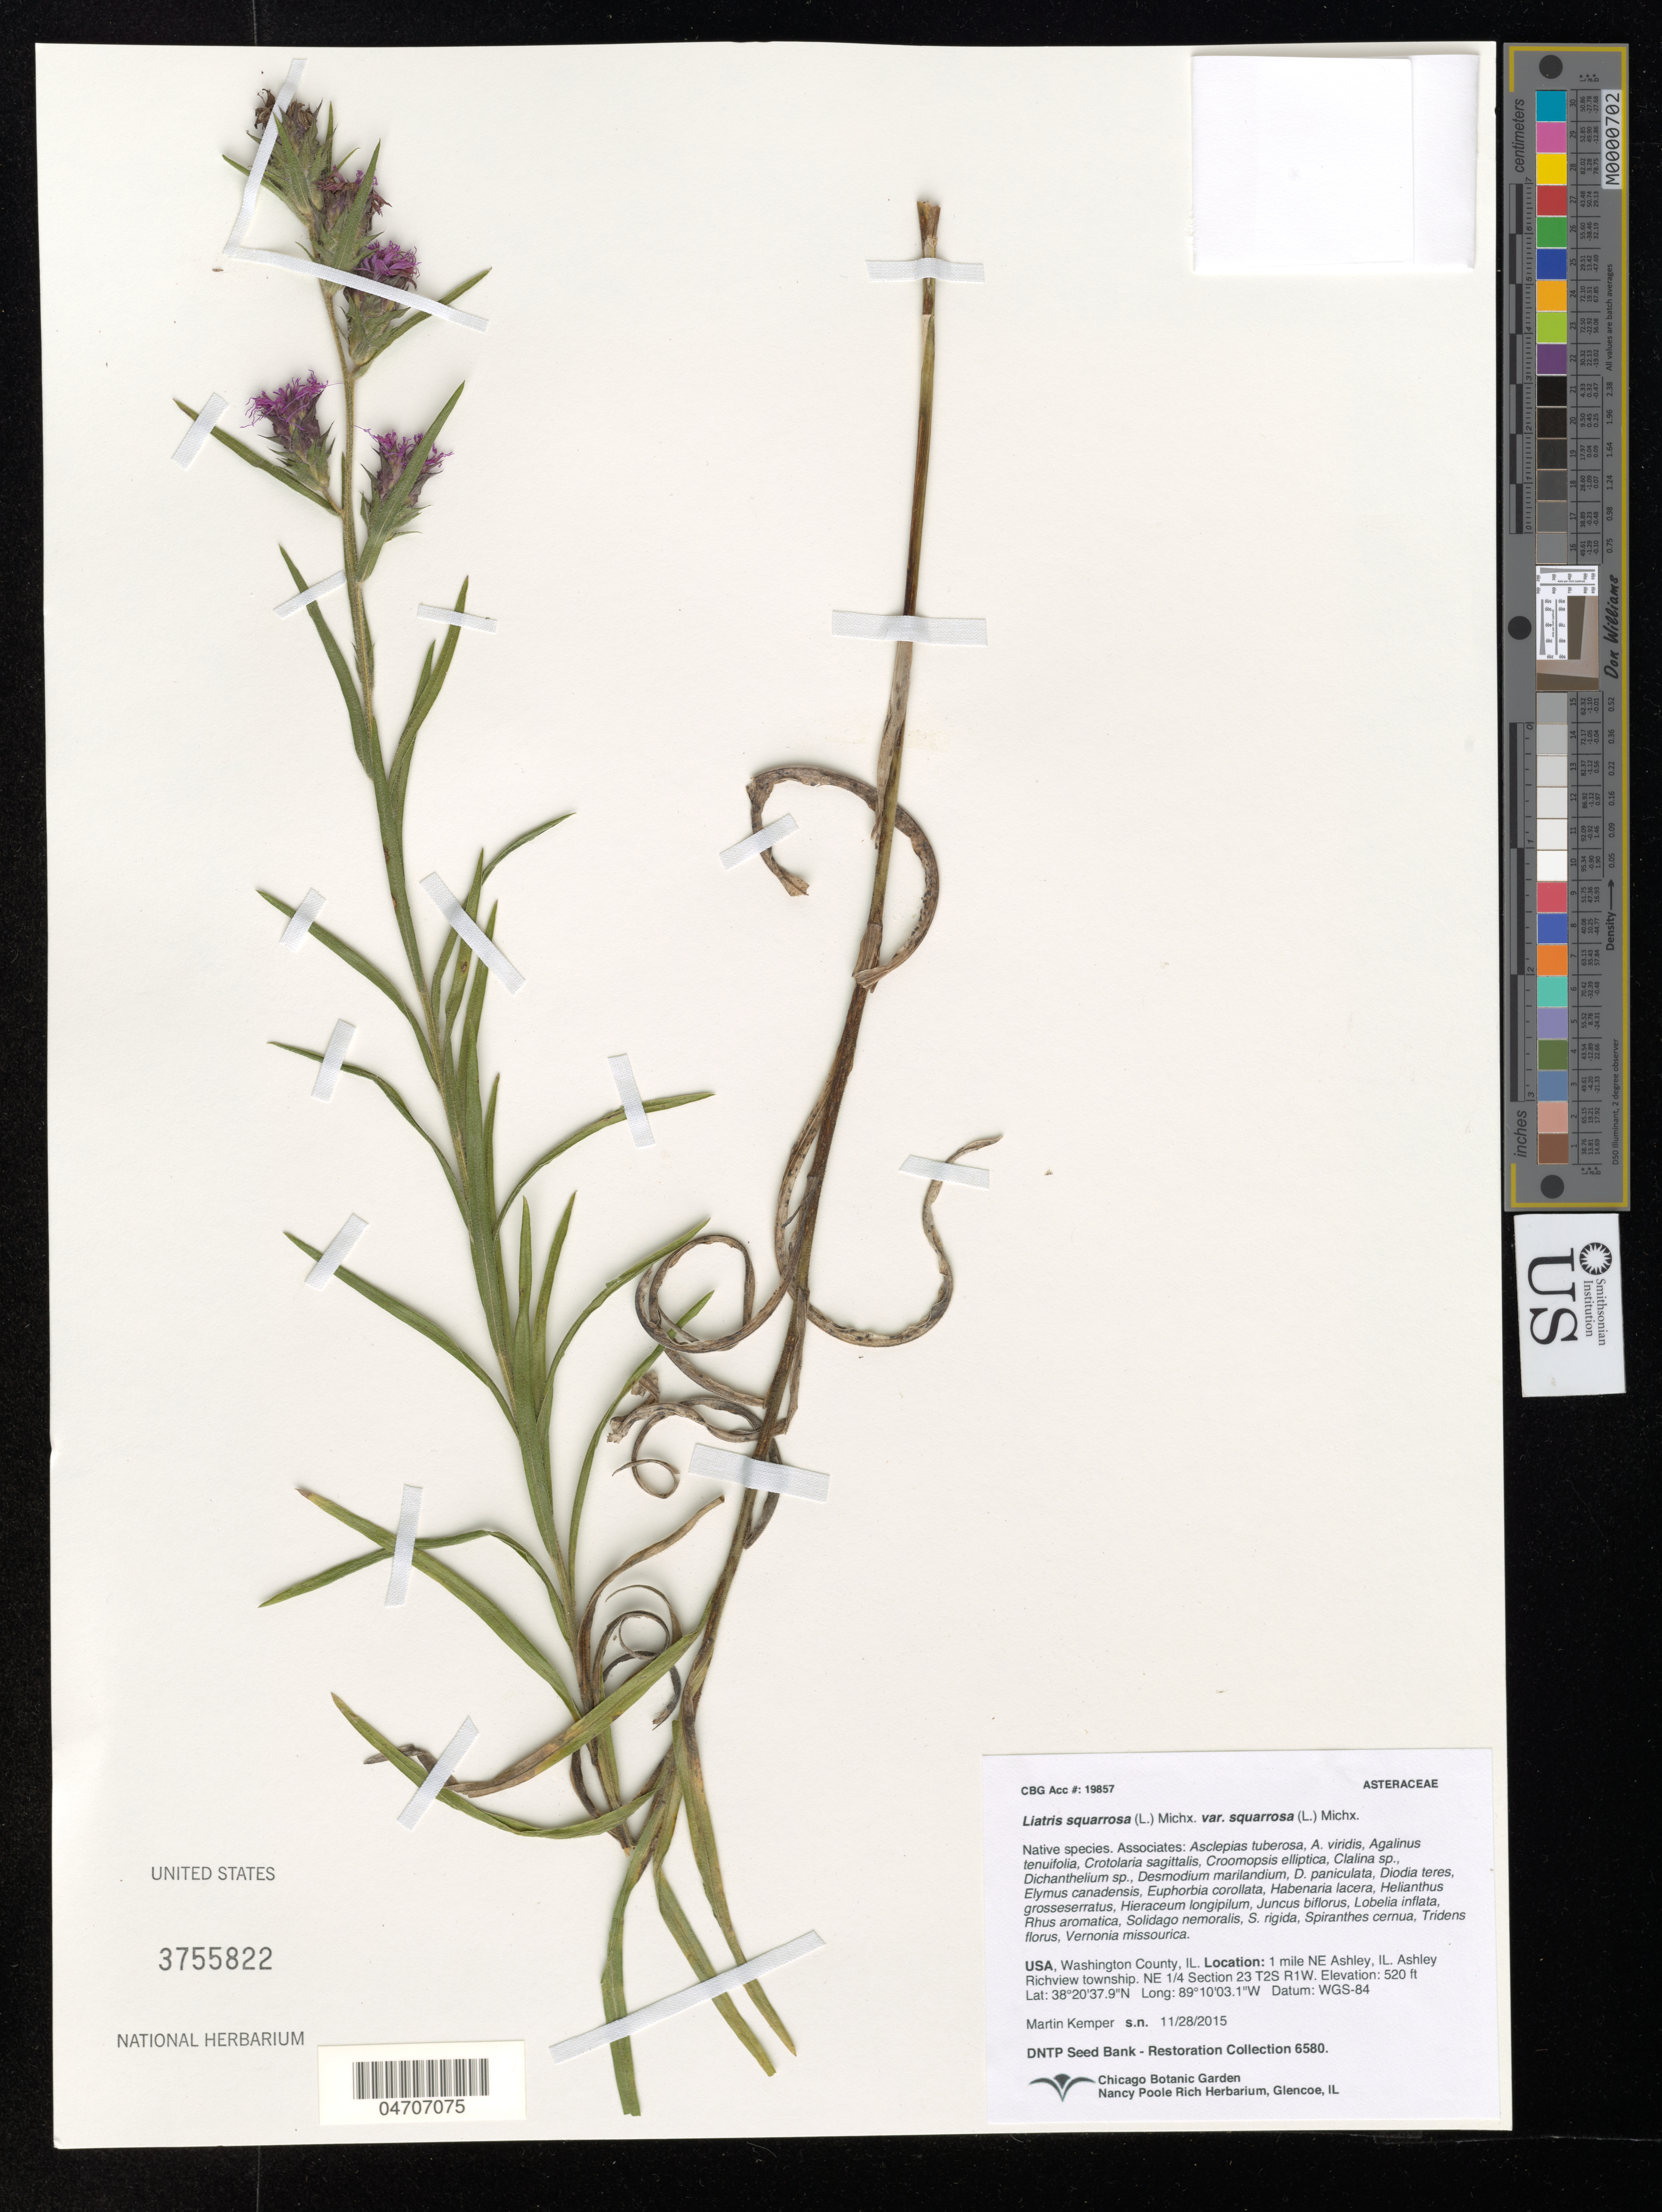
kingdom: Plantae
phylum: Tracheophyta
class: Magnoliopsida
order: Asterales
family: Asteraceae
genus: Liatris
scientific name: Liatris squarrosa var. squarrosa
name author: (L.) Michx.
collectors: M. Kemper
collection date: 2015-11-28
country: United States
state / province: Illinois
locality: Washington County. 1 Mile NE Ashley, Illinois. Ashley Richview township. NE 1/4 Section 23 T2S R1W.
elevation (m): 158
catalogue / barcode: US 3755822